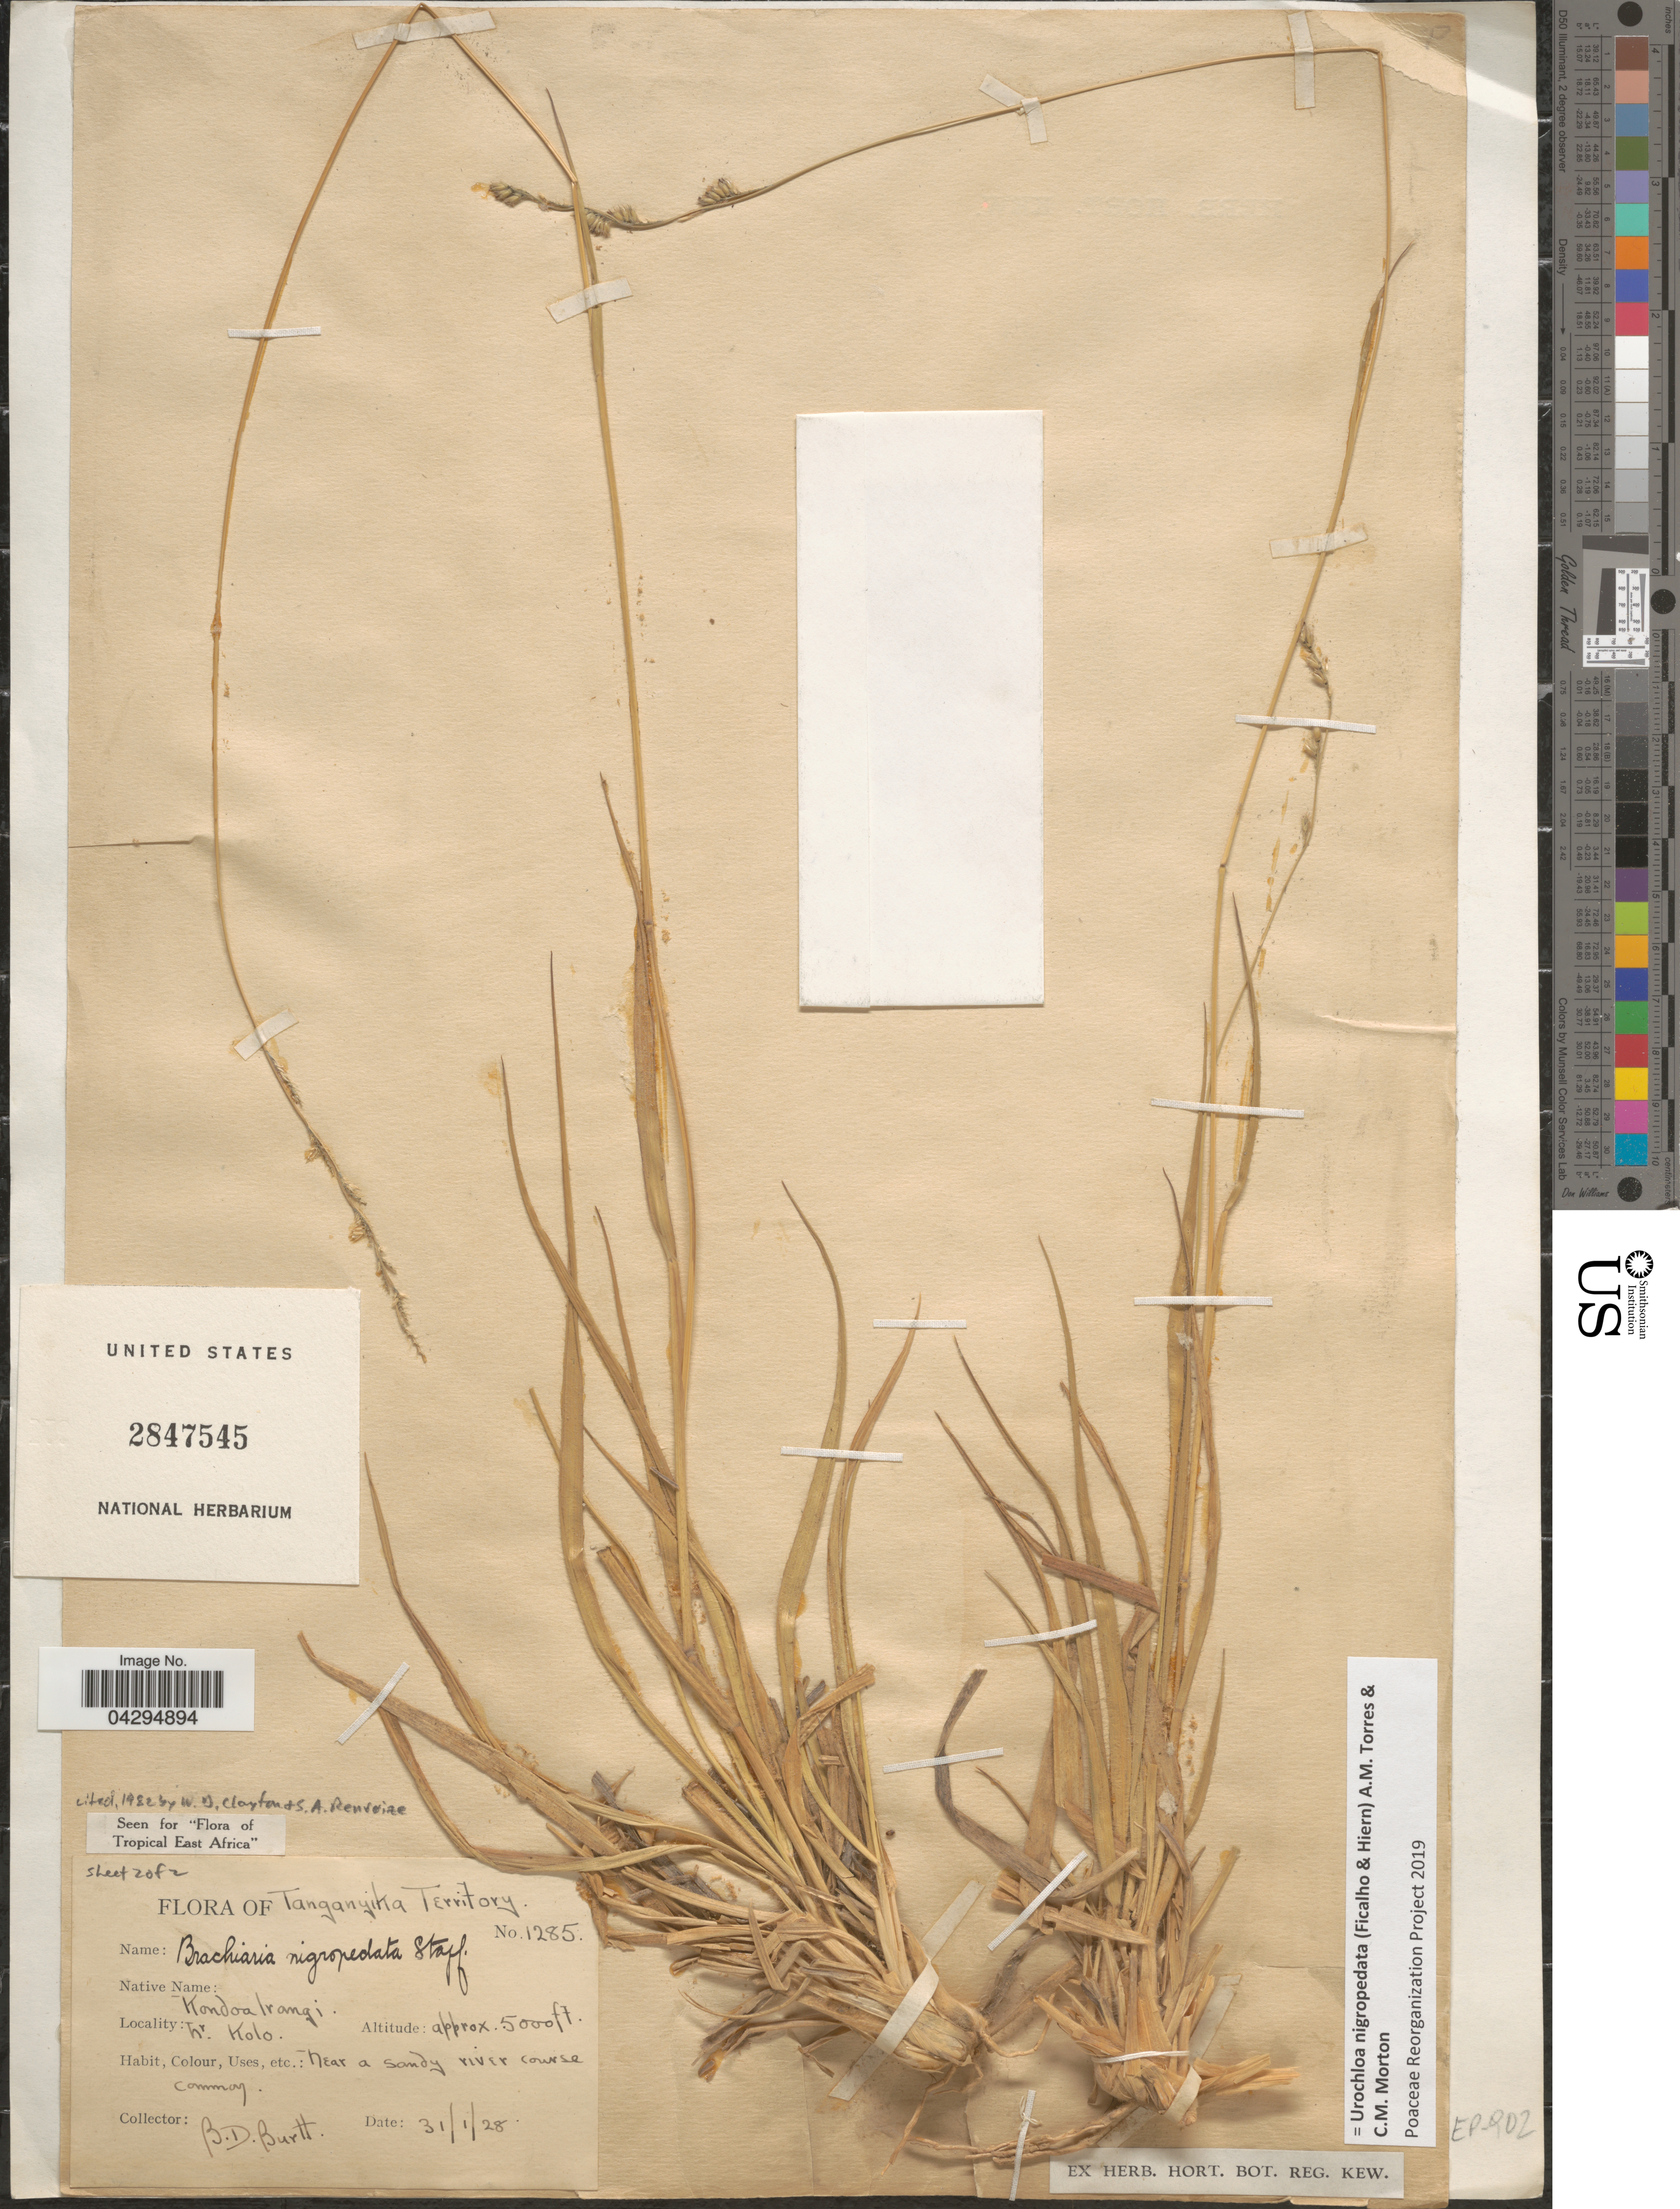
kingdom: Plantae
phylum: Tracheophyta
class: Liliopsida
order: Poales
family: Poaceae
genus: Urochloa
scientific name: Urochloa nigropedata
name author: (Ficalho & Hiern) A.M. Torres & C.M. Morton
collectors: B. D. Burtt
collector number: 1285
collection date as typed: Transcribed d/m/y: 31/1/28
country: Tanzania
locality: Tanganyika Territory. Kondoa Irangi. Nr Kolo.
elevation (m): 1524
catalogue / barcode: US 2847545